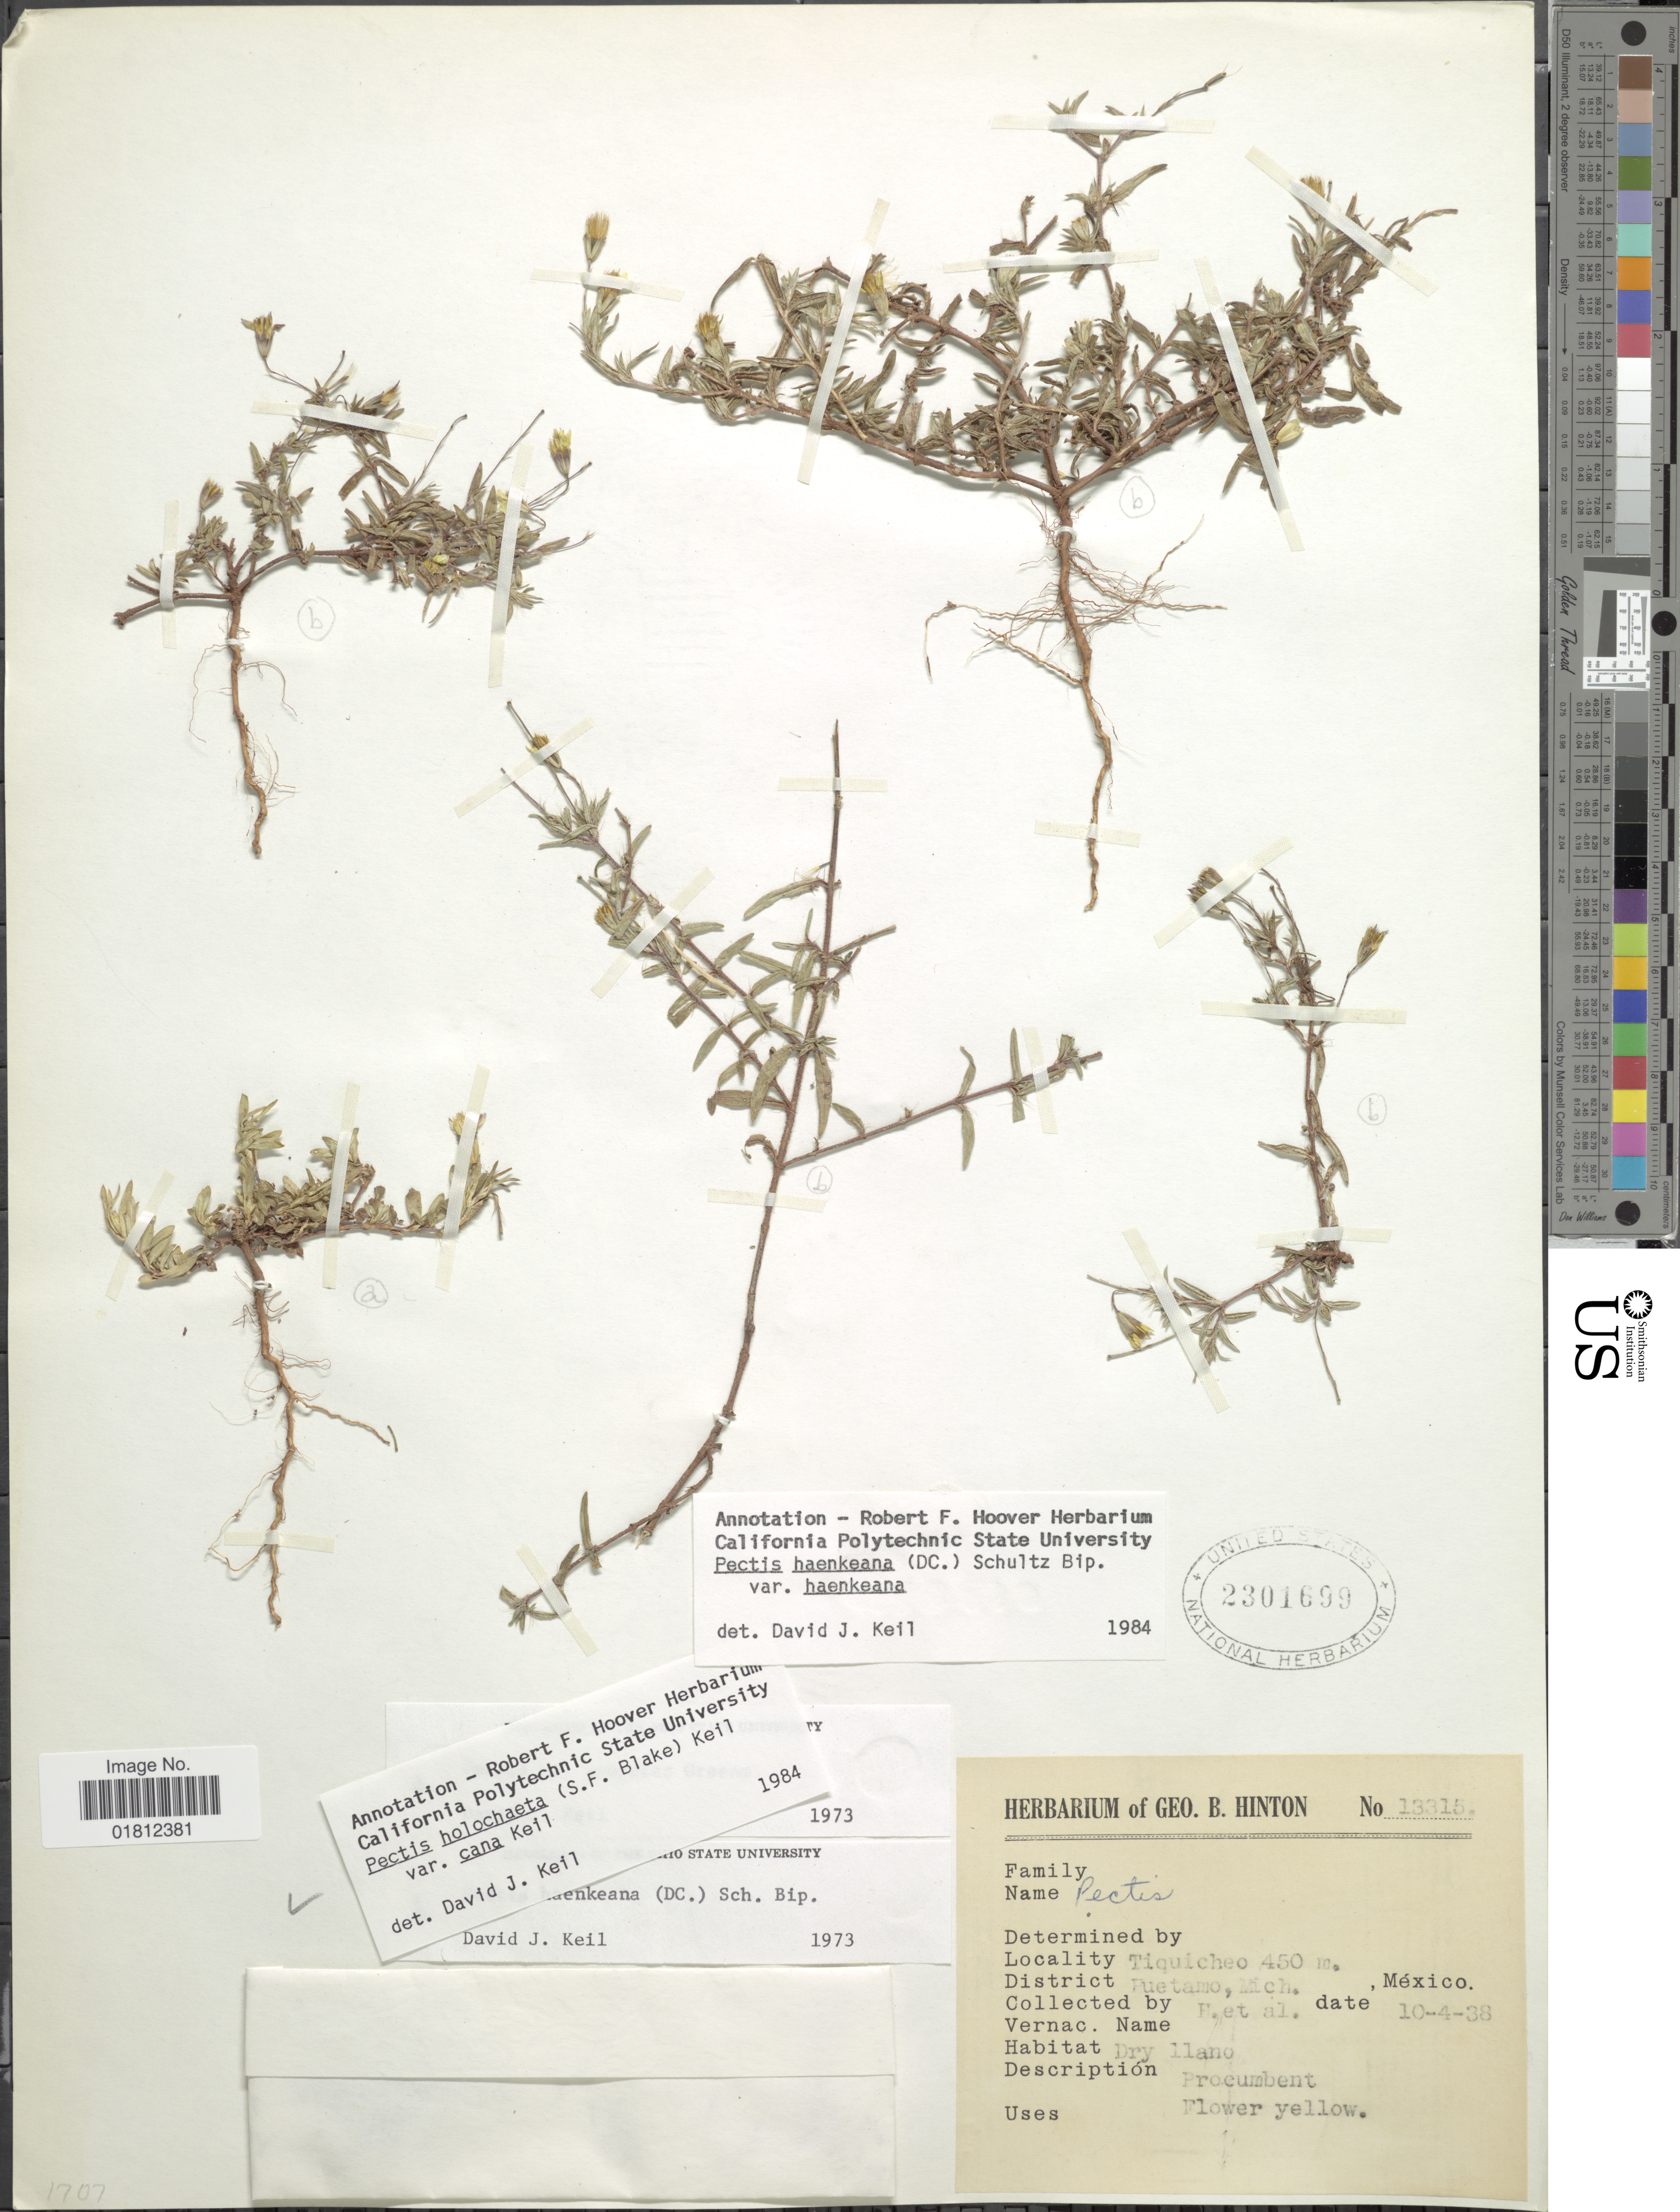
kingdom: Plantae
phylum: Tracheophyta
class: Magnoliopsida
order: Asterales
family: Asteraceae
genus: Pectis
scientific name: Pectis haenkeana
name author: (DC.) Sch. Bip.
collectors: G. B. Hinton & et al.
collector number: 13315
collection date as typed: Transcribed d/m/y: 10/4/38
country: Mexico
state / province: Michoacán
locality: Tiquicheo, District Puetamo, dry llano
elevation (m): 450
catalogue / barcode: US 2301699